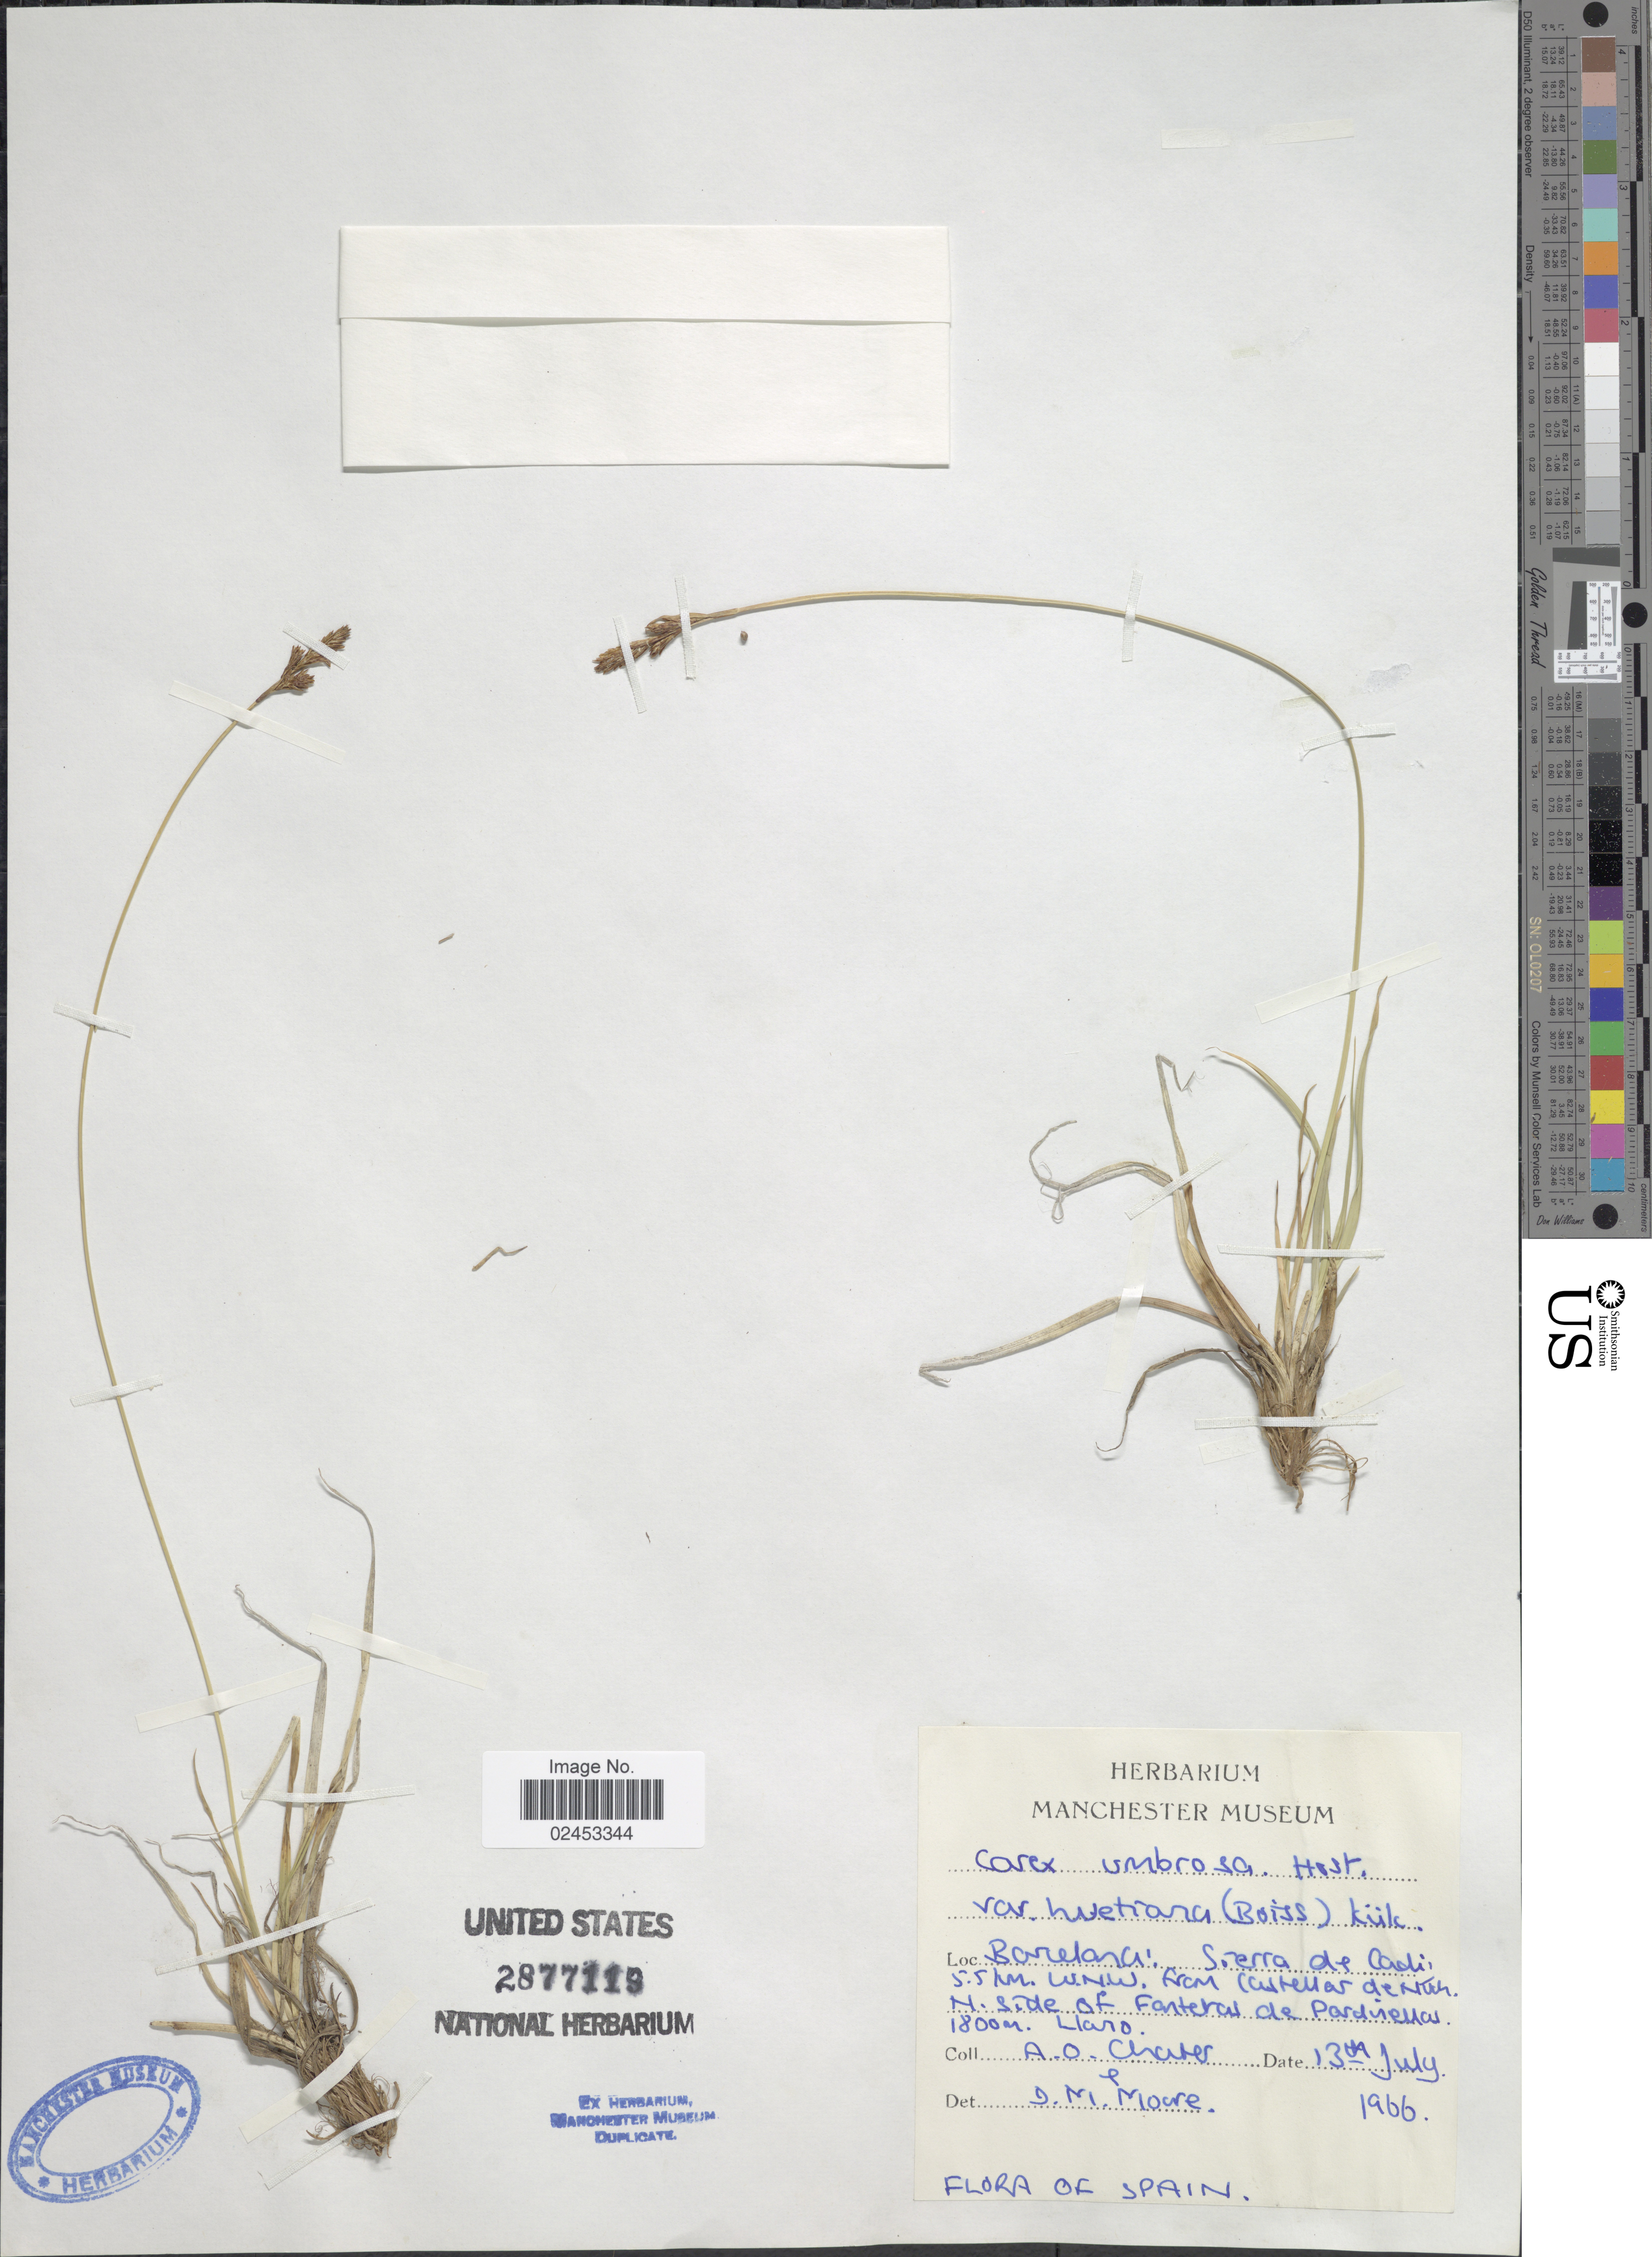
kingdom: Plantae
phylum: Tracheophyta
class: Liliopsida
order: Poales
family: Cyperaceae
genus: Carex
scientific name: Carex umbrosa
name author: Host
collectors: A. O. Chater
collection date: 1966-07-13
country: Spain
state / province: Catalunya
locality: Barcelona: Sierra de Cadi, 5.5 km W.N.W. from Castellar de n'Hug.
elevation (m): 1800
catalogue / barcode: US 2877119